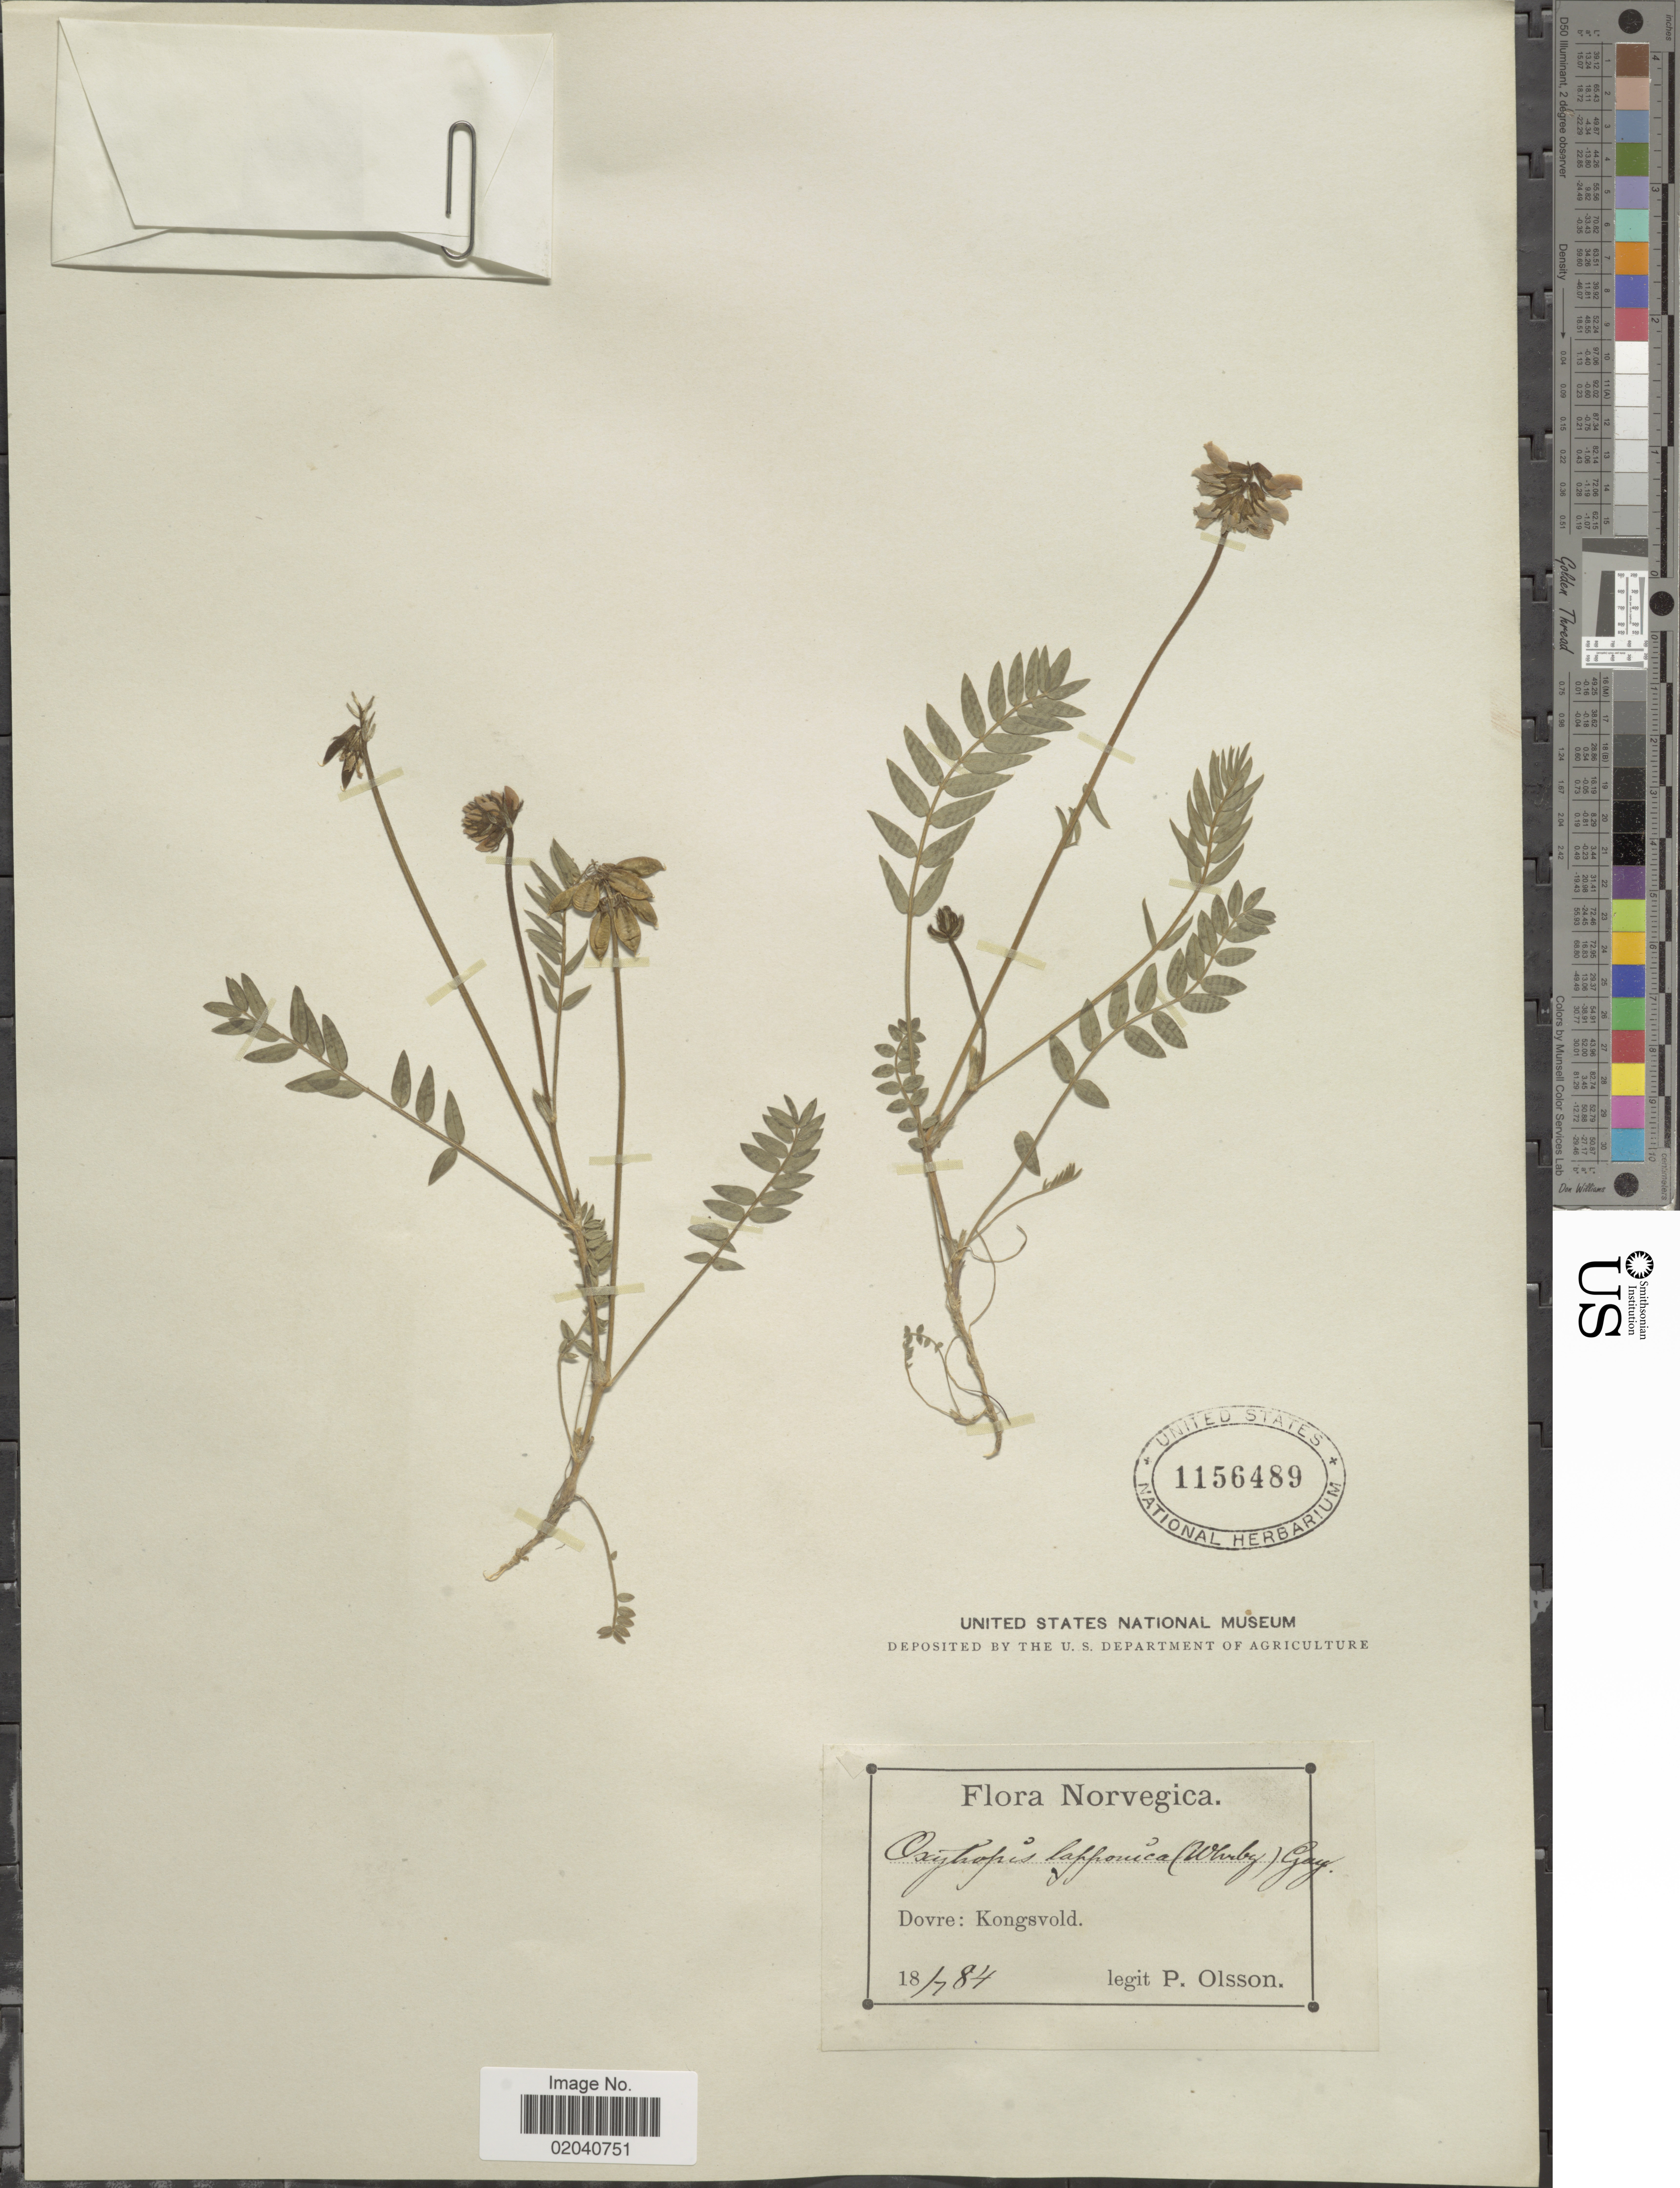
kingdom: Plantae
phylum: Tracheophyta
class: Magnoliopsida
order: Fabales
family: Fabaceae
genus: Oxytropis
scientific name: Oxytropis lapponica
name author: (Wahlenb.) Gay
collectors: P. Olsson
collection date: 1884-07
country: Norway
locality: Dovre: Kongsvold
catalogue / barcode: US 1156489